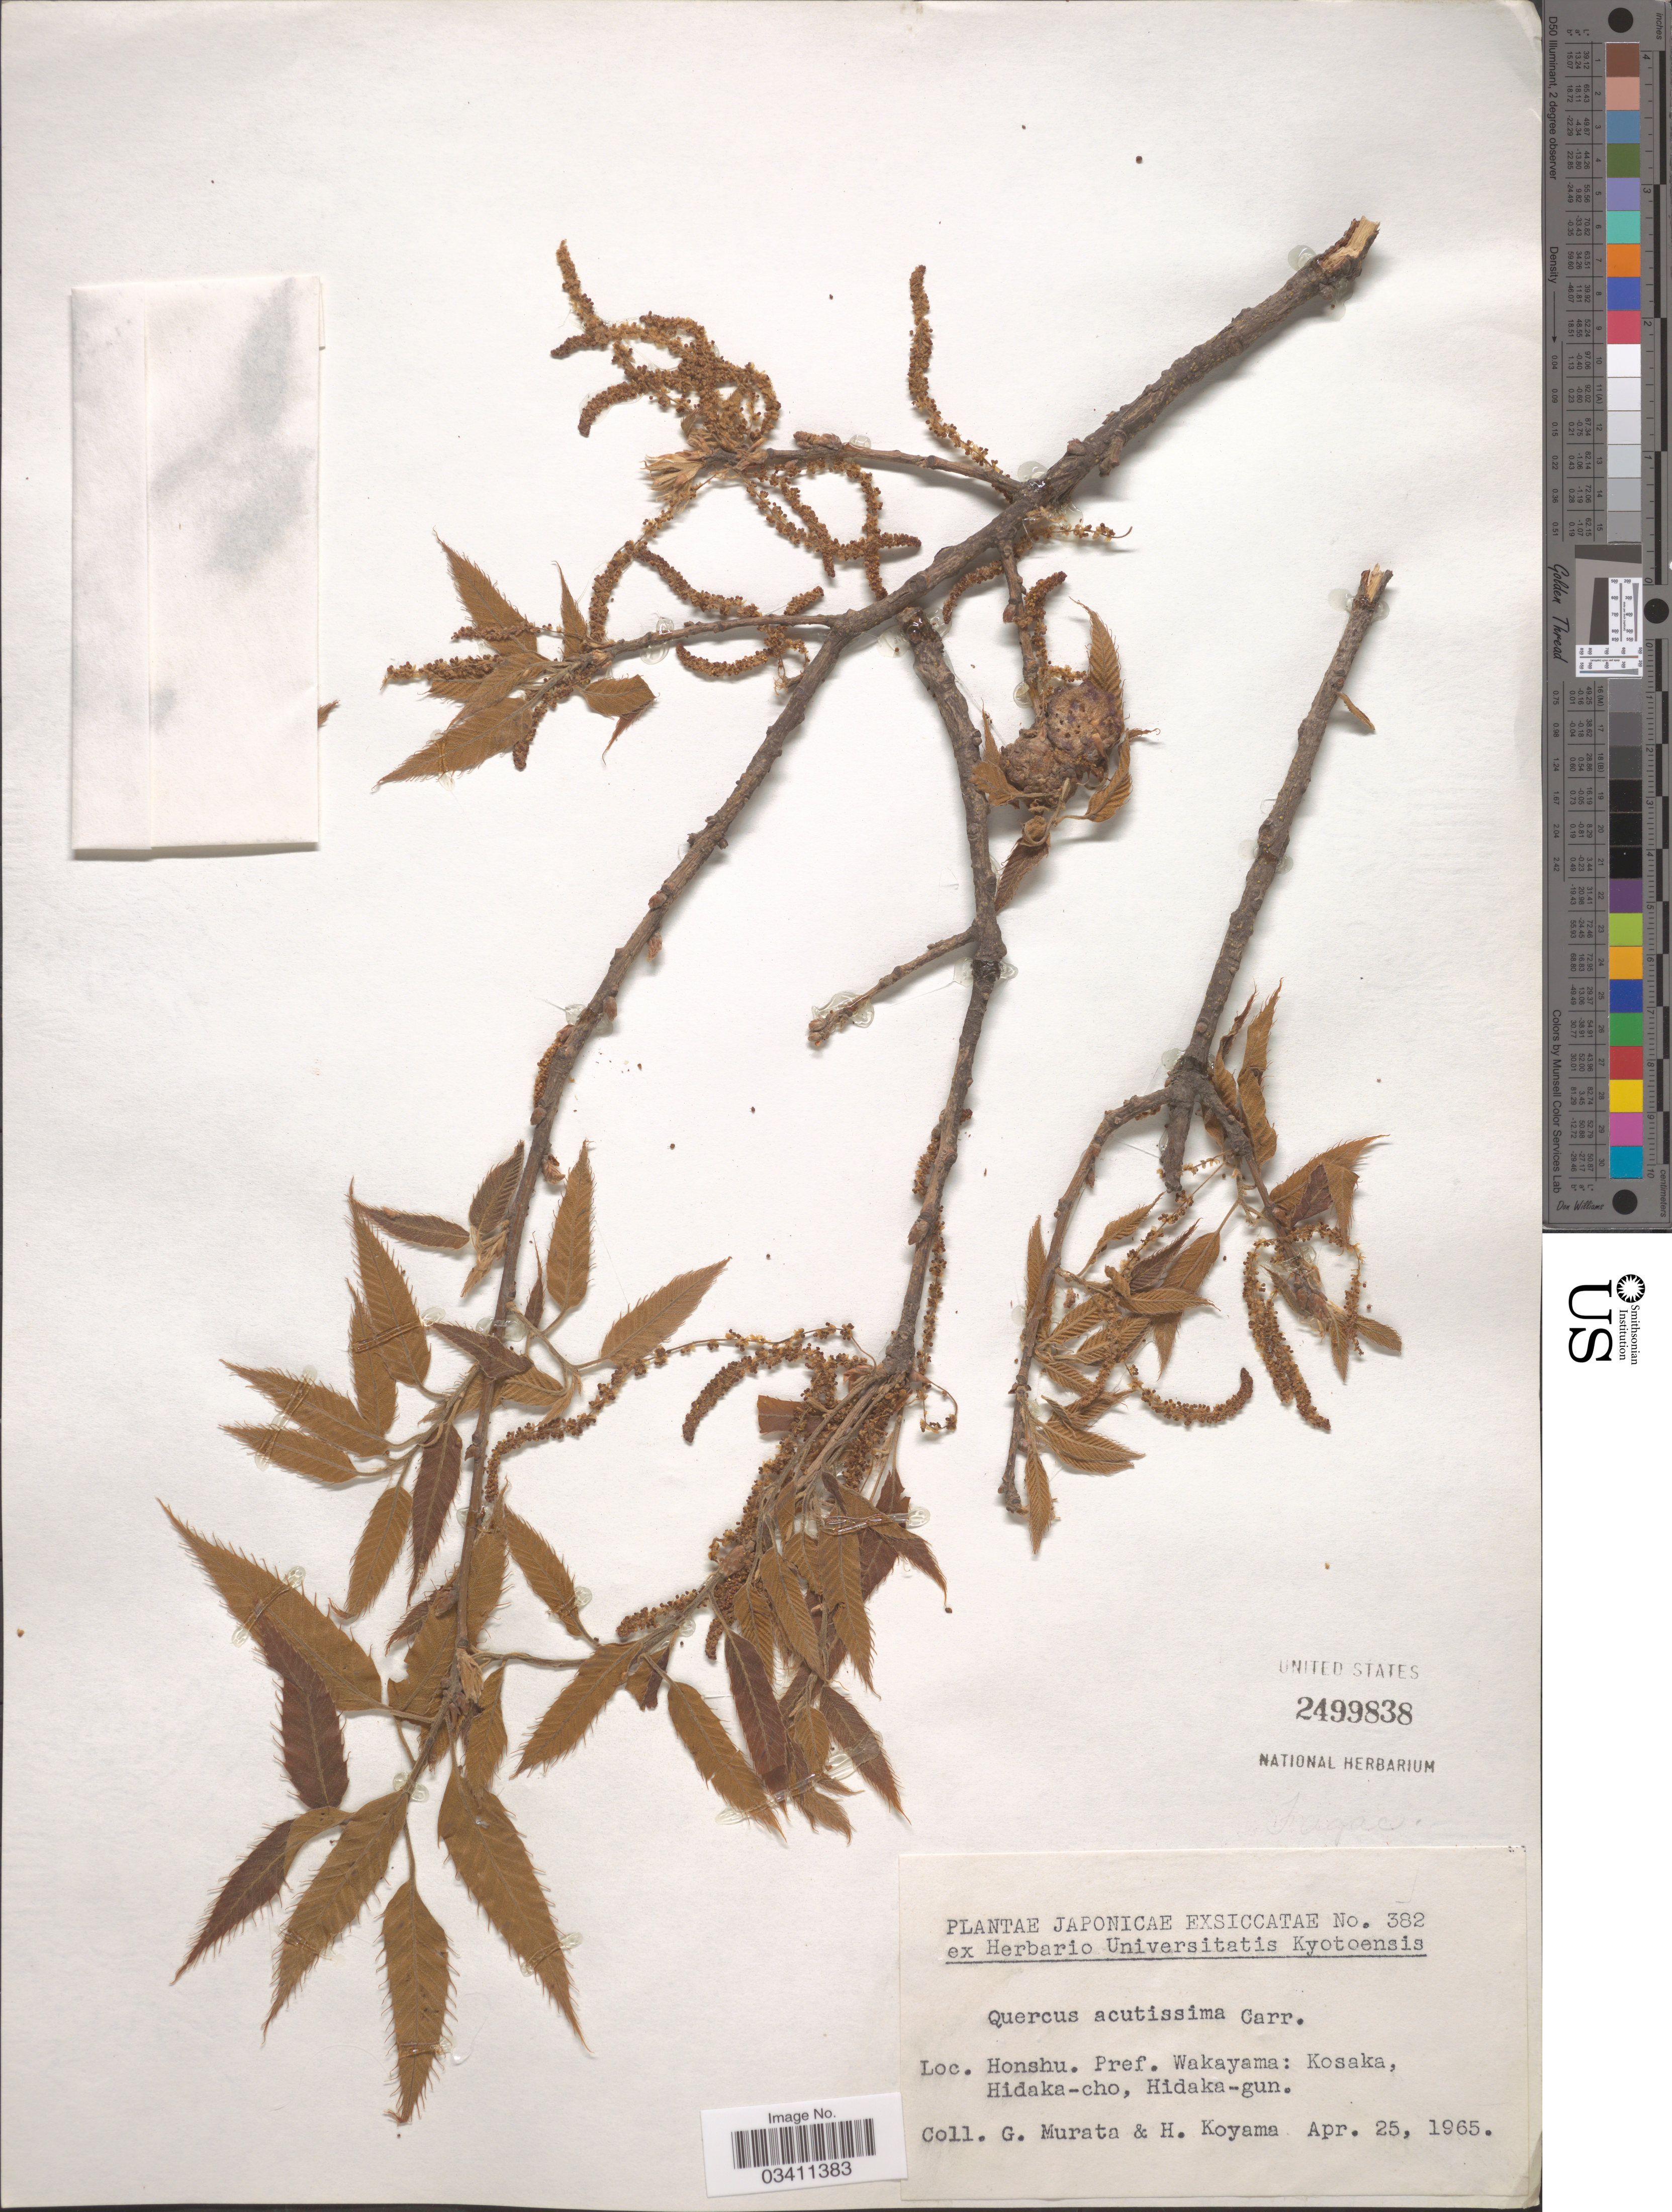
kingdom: Plantae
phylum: Tracheophyta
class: Magnoliopsida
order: Fagales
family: Fagaceae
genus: Quercus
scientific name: Quercus acutissima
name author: Carruth.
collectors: G. Murata & H. Koyama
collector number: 382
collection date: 1965-04-25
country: Japan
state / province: Wakayama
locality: Honshu. Pref. Wakayama: Kosaka, Hidaka-cho, Hidaka-gun.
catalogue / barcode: US 2499838